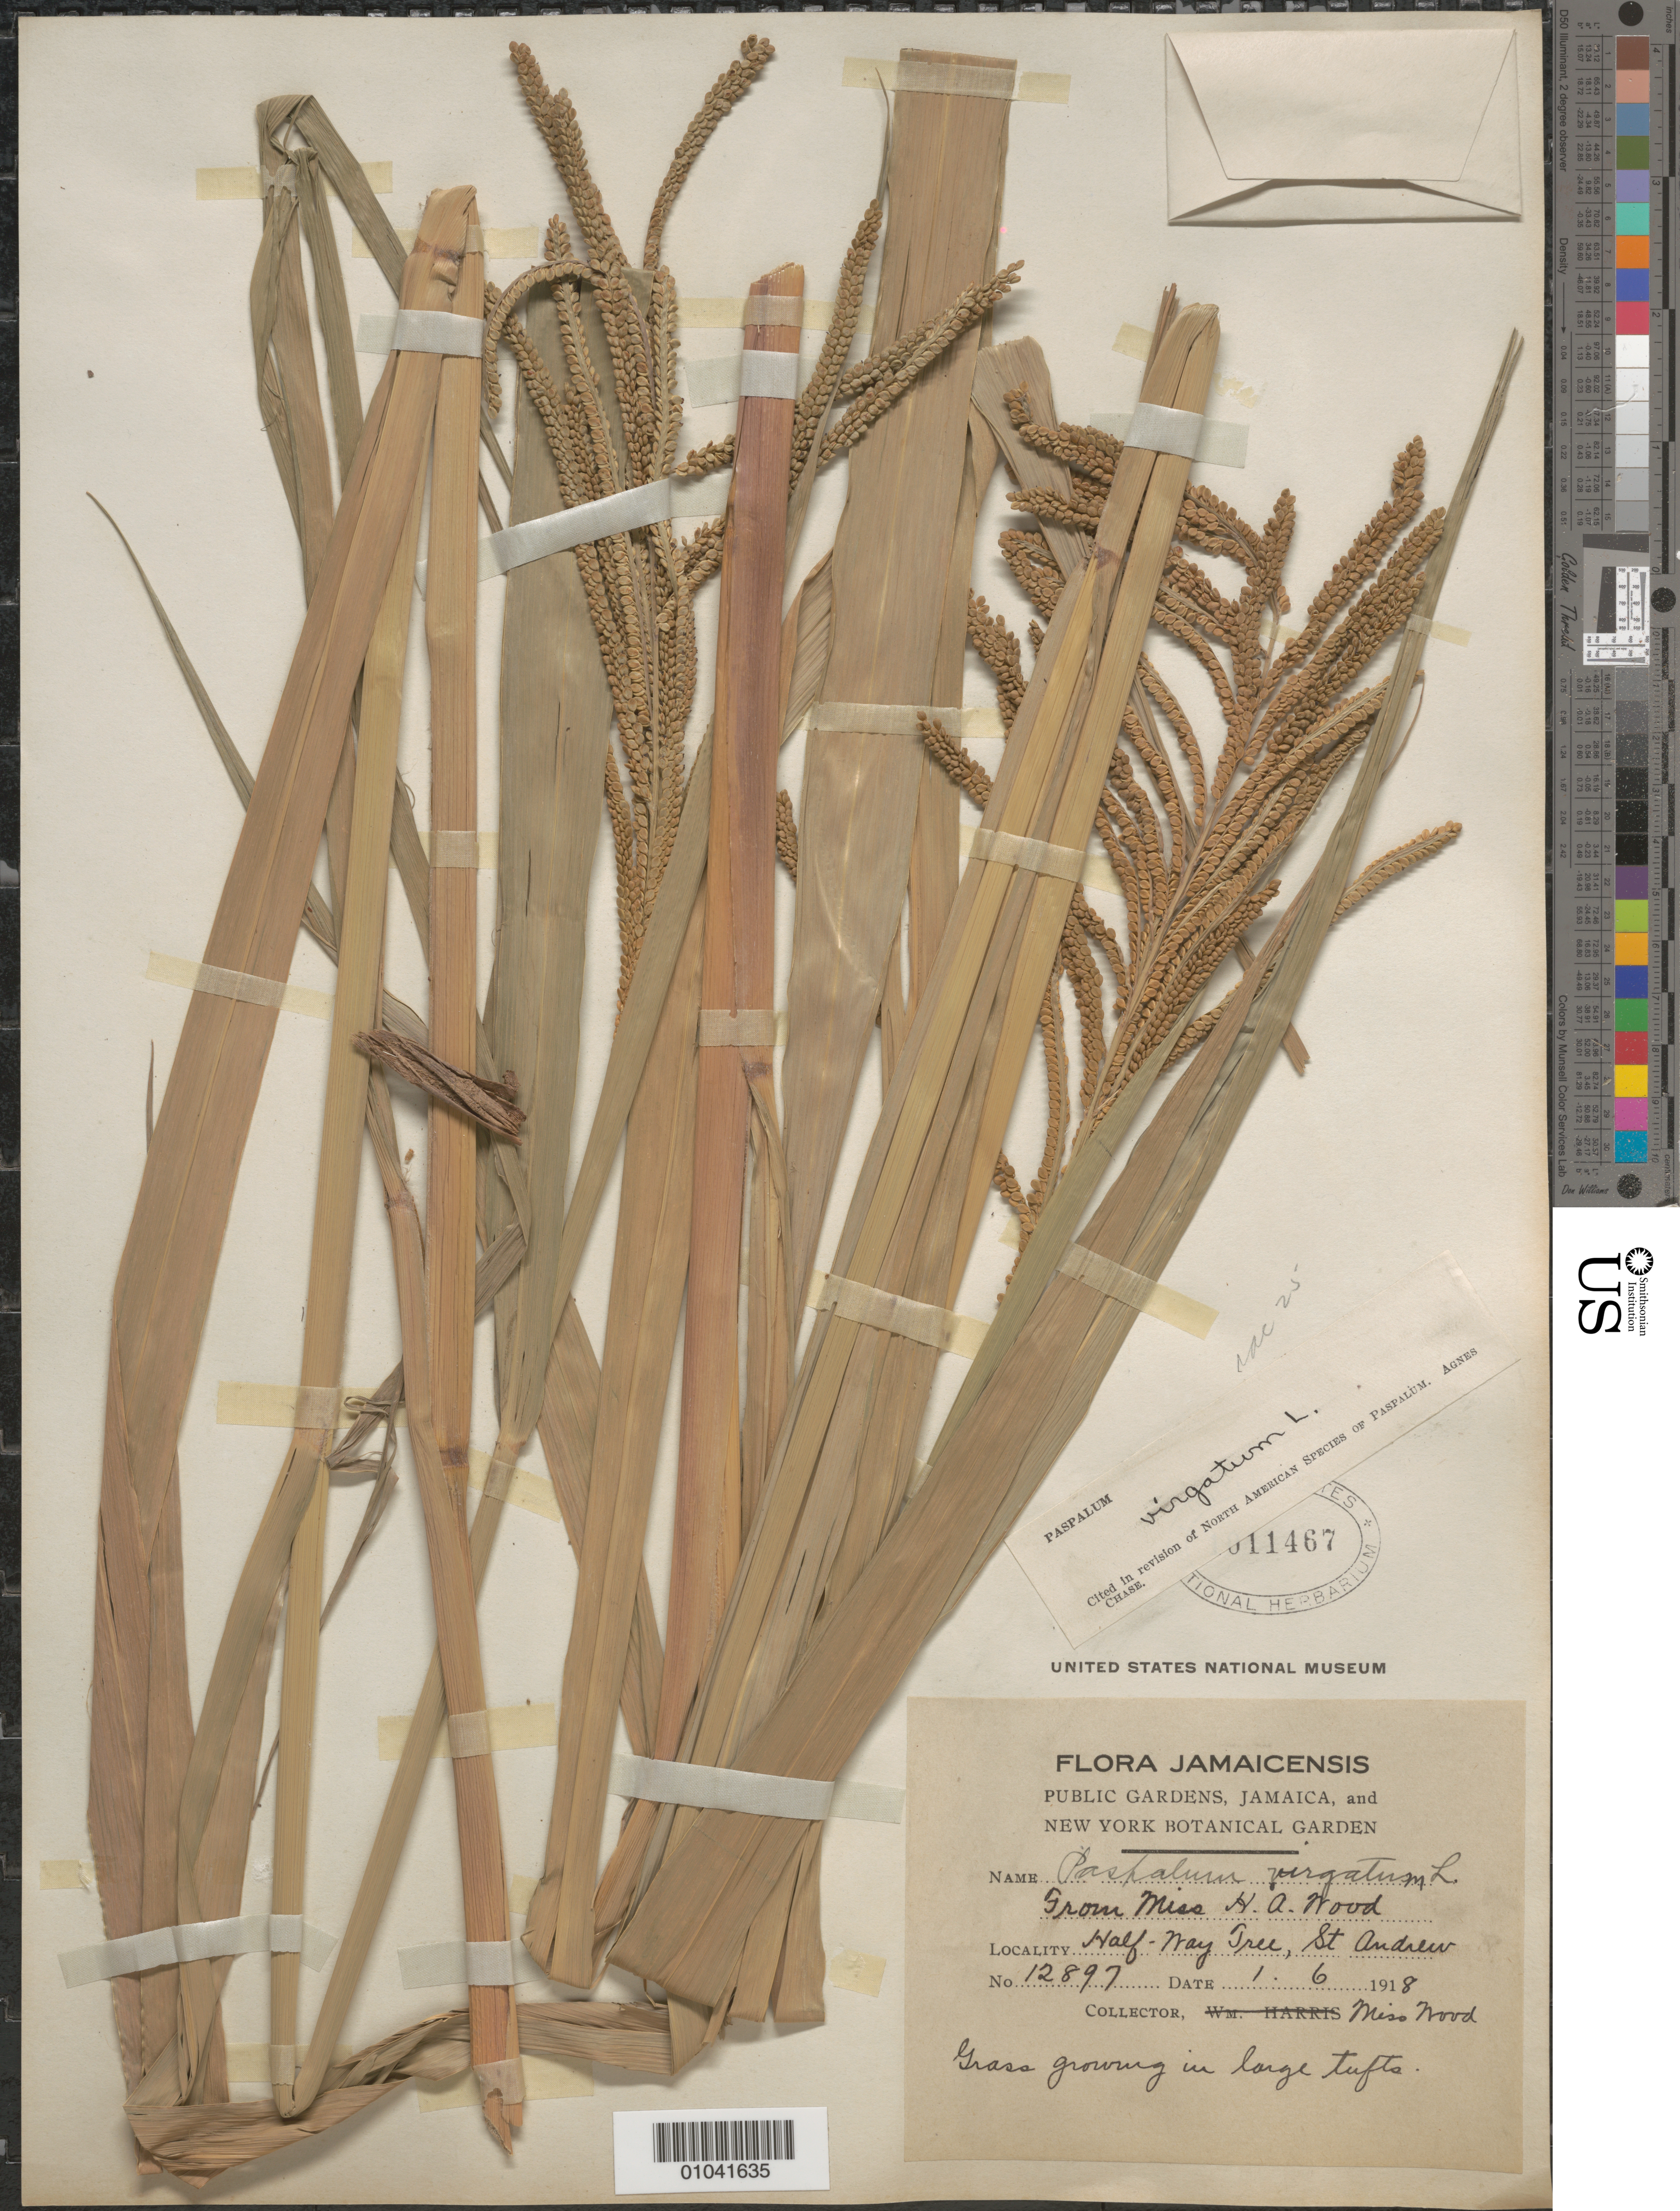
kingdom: Plantae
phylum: Tracheophyta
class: Liliopsida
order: Poales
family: Poaceae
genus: Paspalum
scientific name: Paspalum virgatum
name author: L.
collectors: H. Ward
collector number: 12897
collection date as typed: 01 Jun 1918 or 06 Jan 1918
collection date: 1918-01-06 or 1918-06-01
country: Jamaica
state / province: Saint Andrew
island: Jamaica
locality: Half-Way Tree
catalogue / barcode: US 1011467